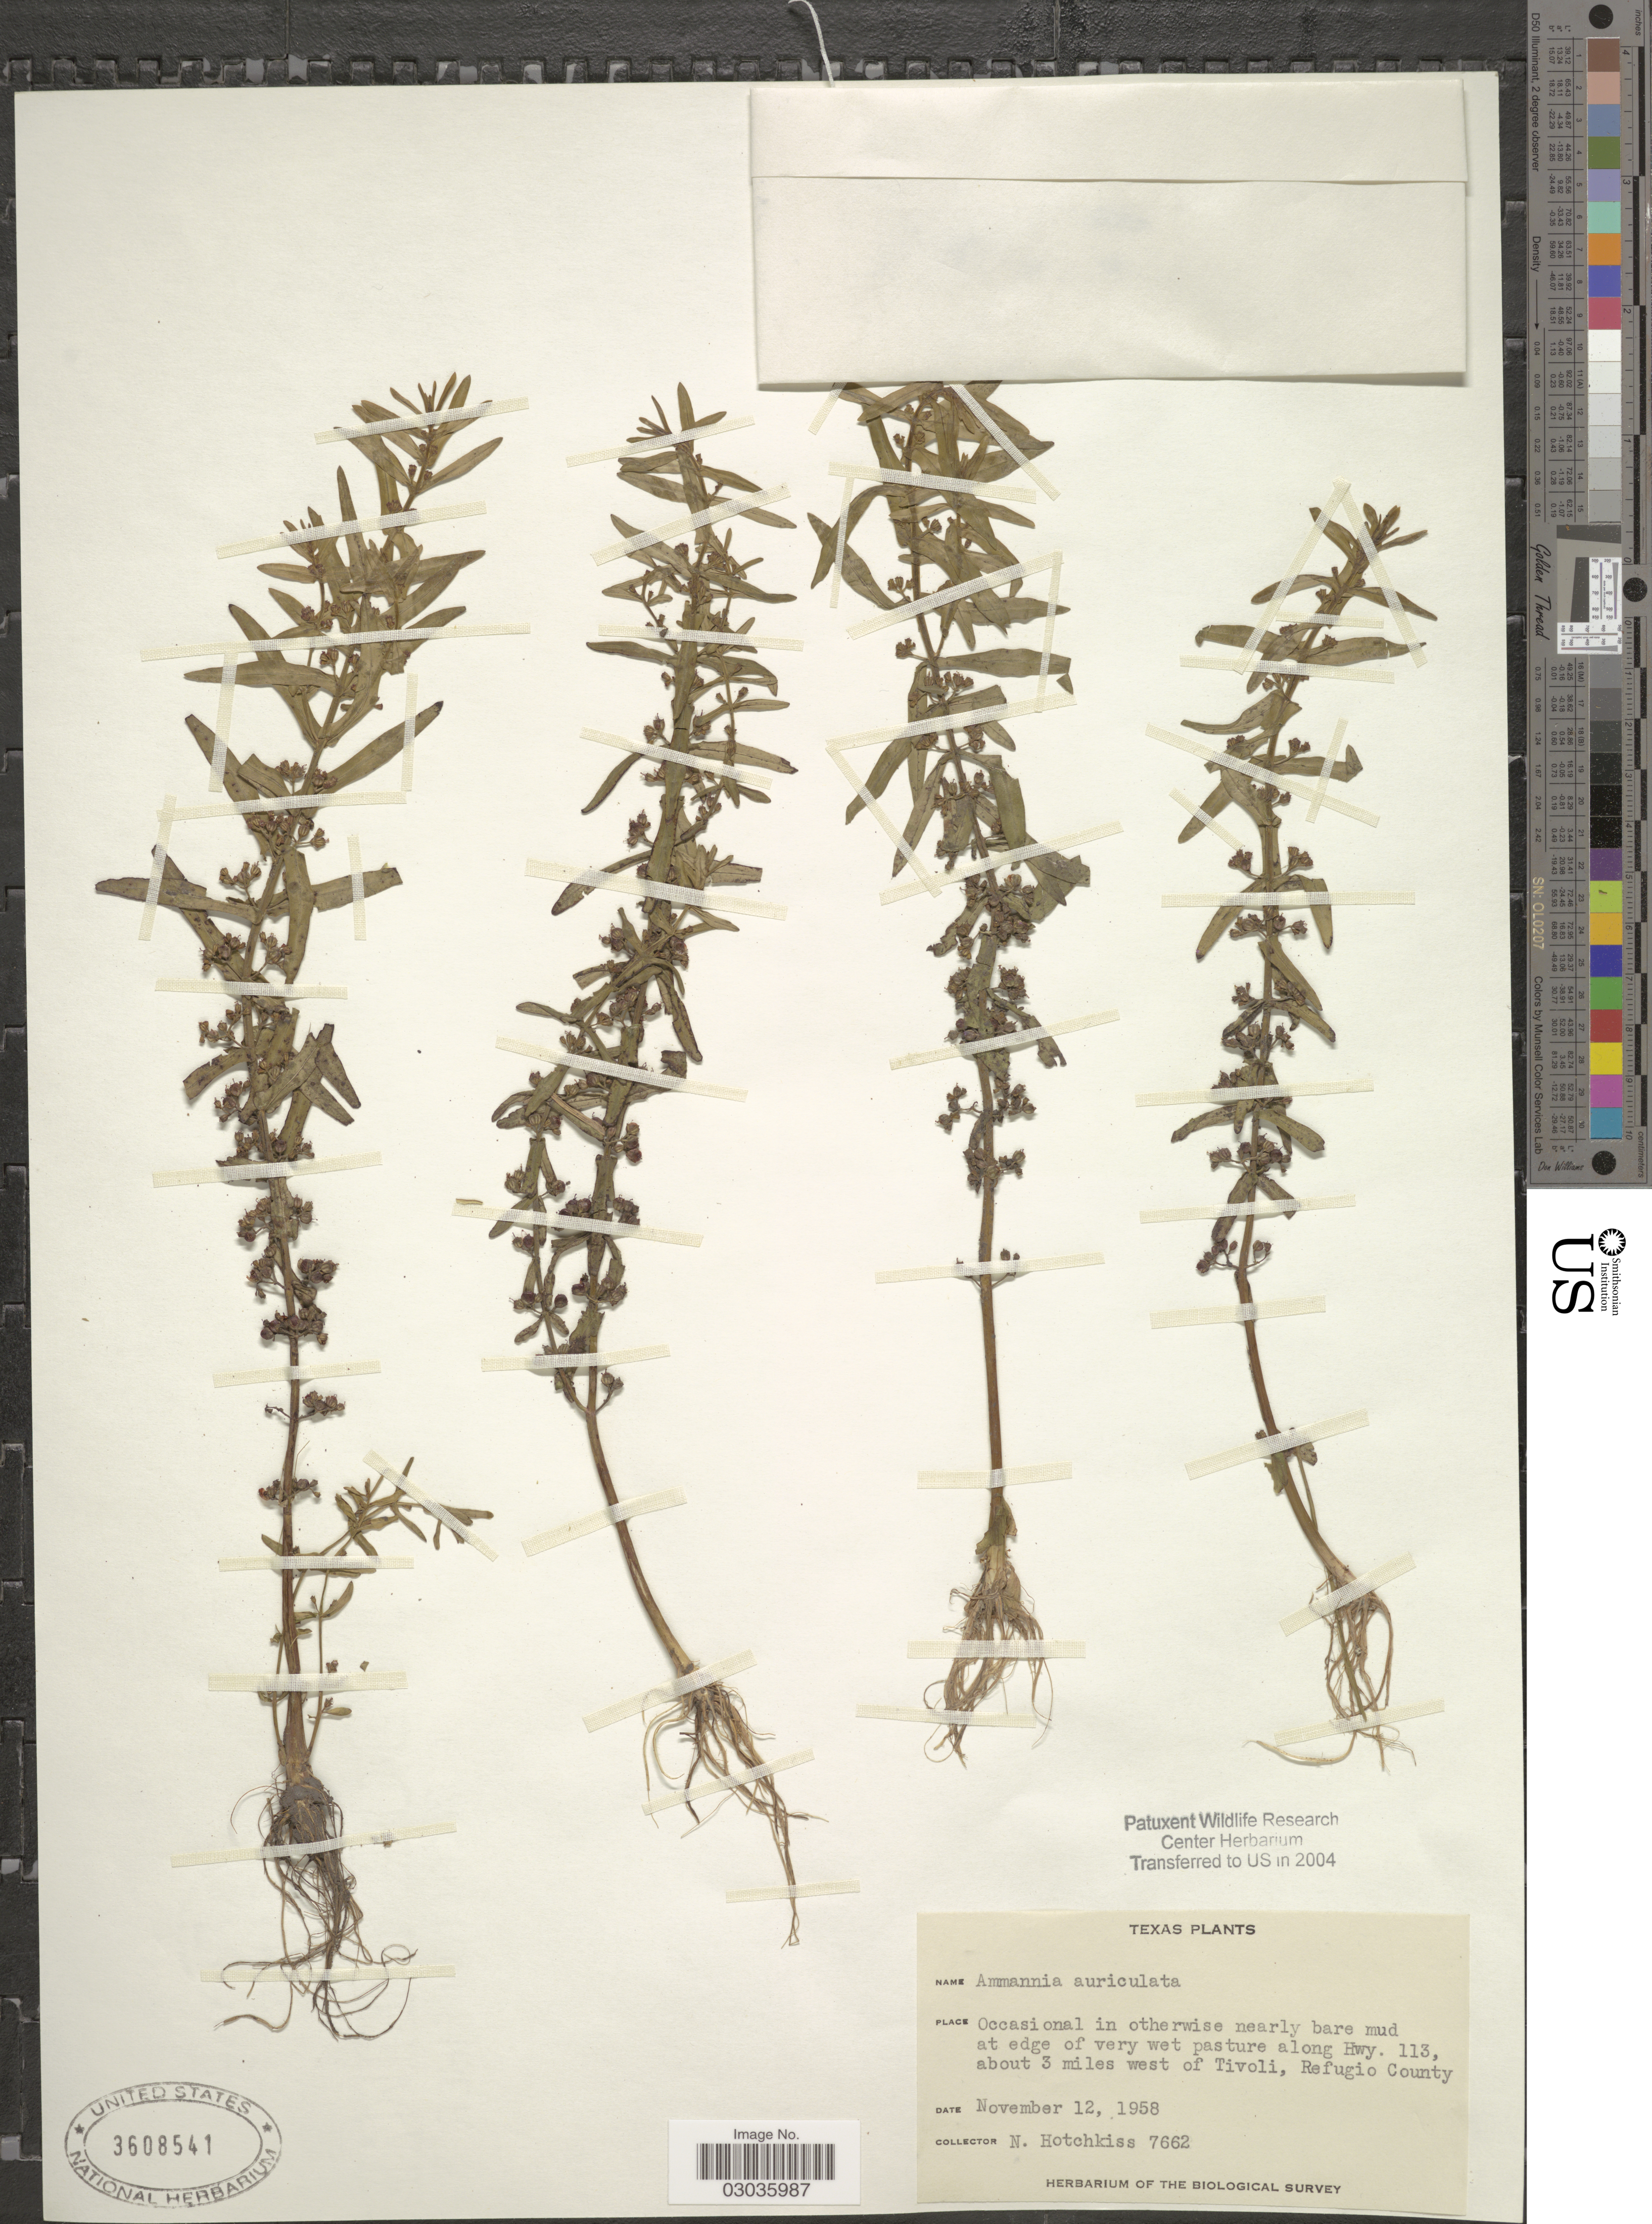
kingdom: Plantae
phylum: Tracheophyta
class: Magnoliopsida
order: Myrtales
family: Lythraceae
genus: Ammannia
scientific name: Ammannia auriculata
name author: Willd.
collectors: N. Hotchkiss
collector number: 7662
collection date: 1958-11-12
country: United States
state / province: Texas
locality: Occasional in otherwise nearly bare mud at edge of very wet pasture along Hwy. 113, about 3 miles west of Tivoli, Refugio County.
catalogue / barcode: US 3608541